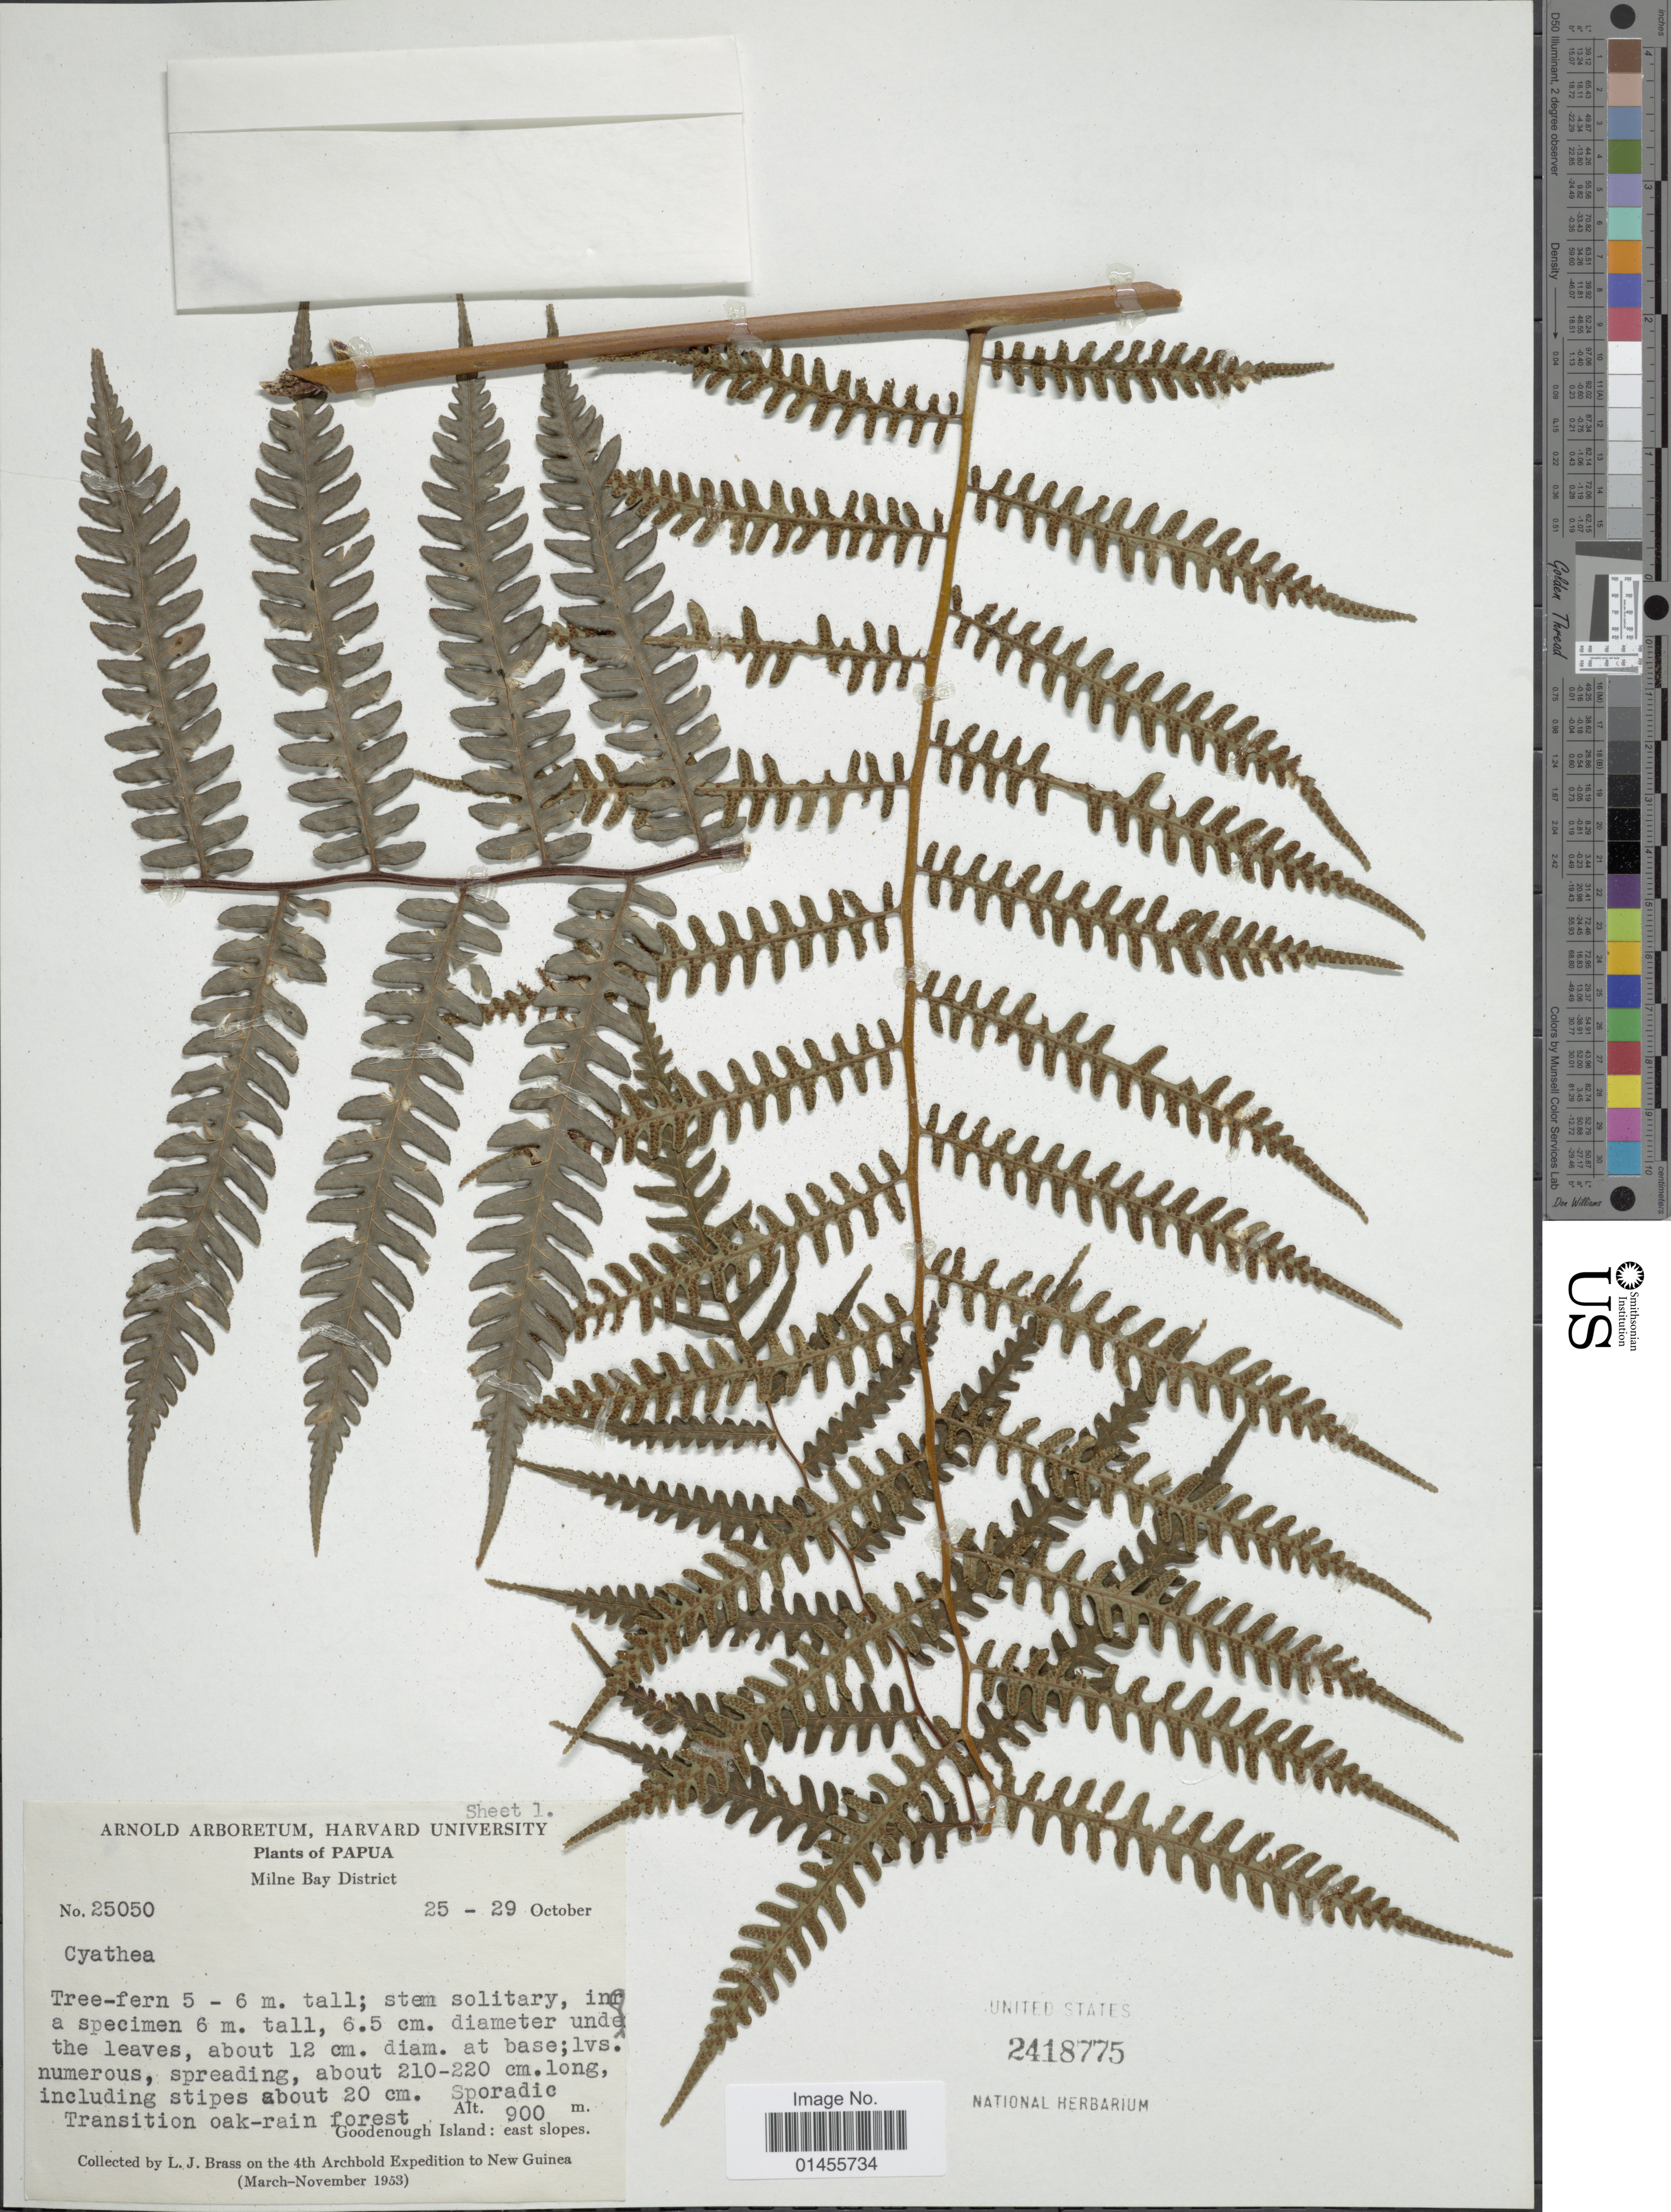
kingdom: Plantae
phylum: Tracheophyta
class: Polypodiopsida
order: Cyatheales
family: Cyatheaceae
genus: Alsophila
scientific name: Alsophila sp.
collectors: L. J. Brass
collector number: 25050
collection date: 1953-10-25/1953-10-29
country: Papua New Guinea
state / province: Milne Bay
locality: Milne Bay District. Goodenough Island; east slopes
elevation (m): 900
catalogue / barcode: US 2418775